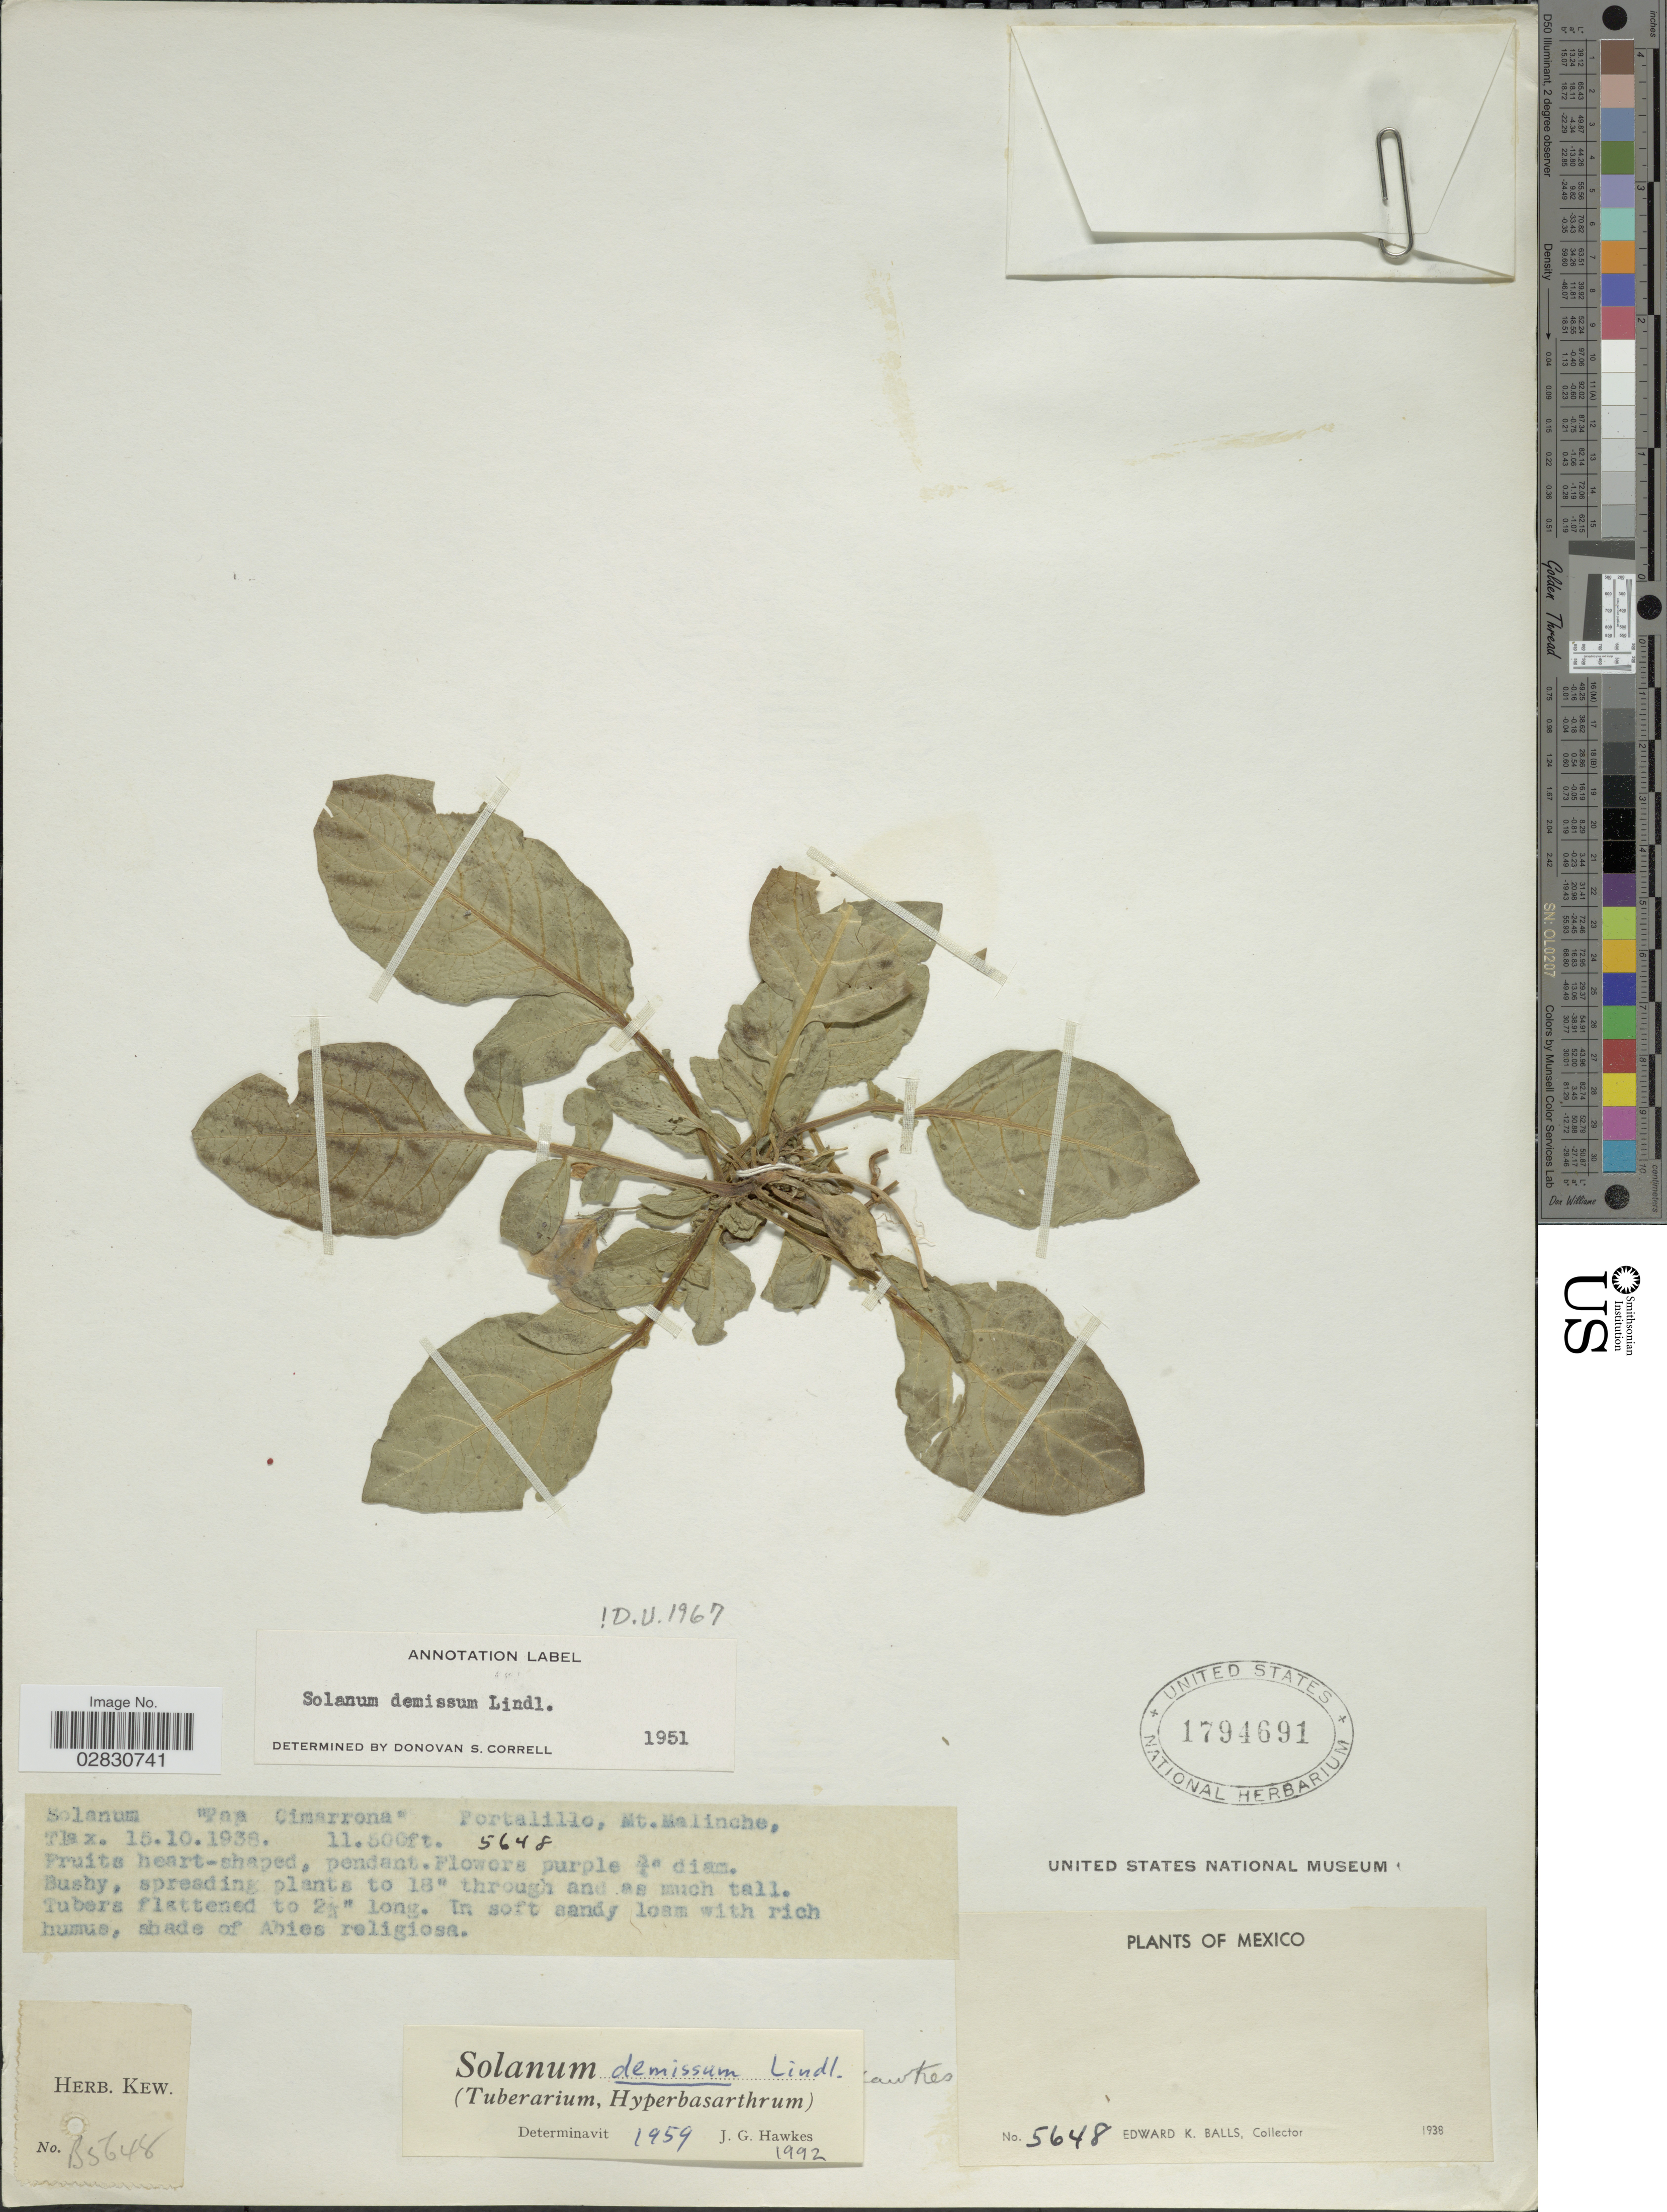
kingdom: Plantae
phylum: Tracheophyta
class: Magnoliopsida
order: Solanales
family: Solanaceae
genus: Solanum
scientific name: Solanum demissum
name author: Lindl.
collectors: E. K. Balls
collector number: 5648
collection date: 1938-10-15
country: Mexico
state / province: Tlaxcala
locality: Pap Cimarrona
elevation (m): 3505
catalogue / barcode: US 1794691